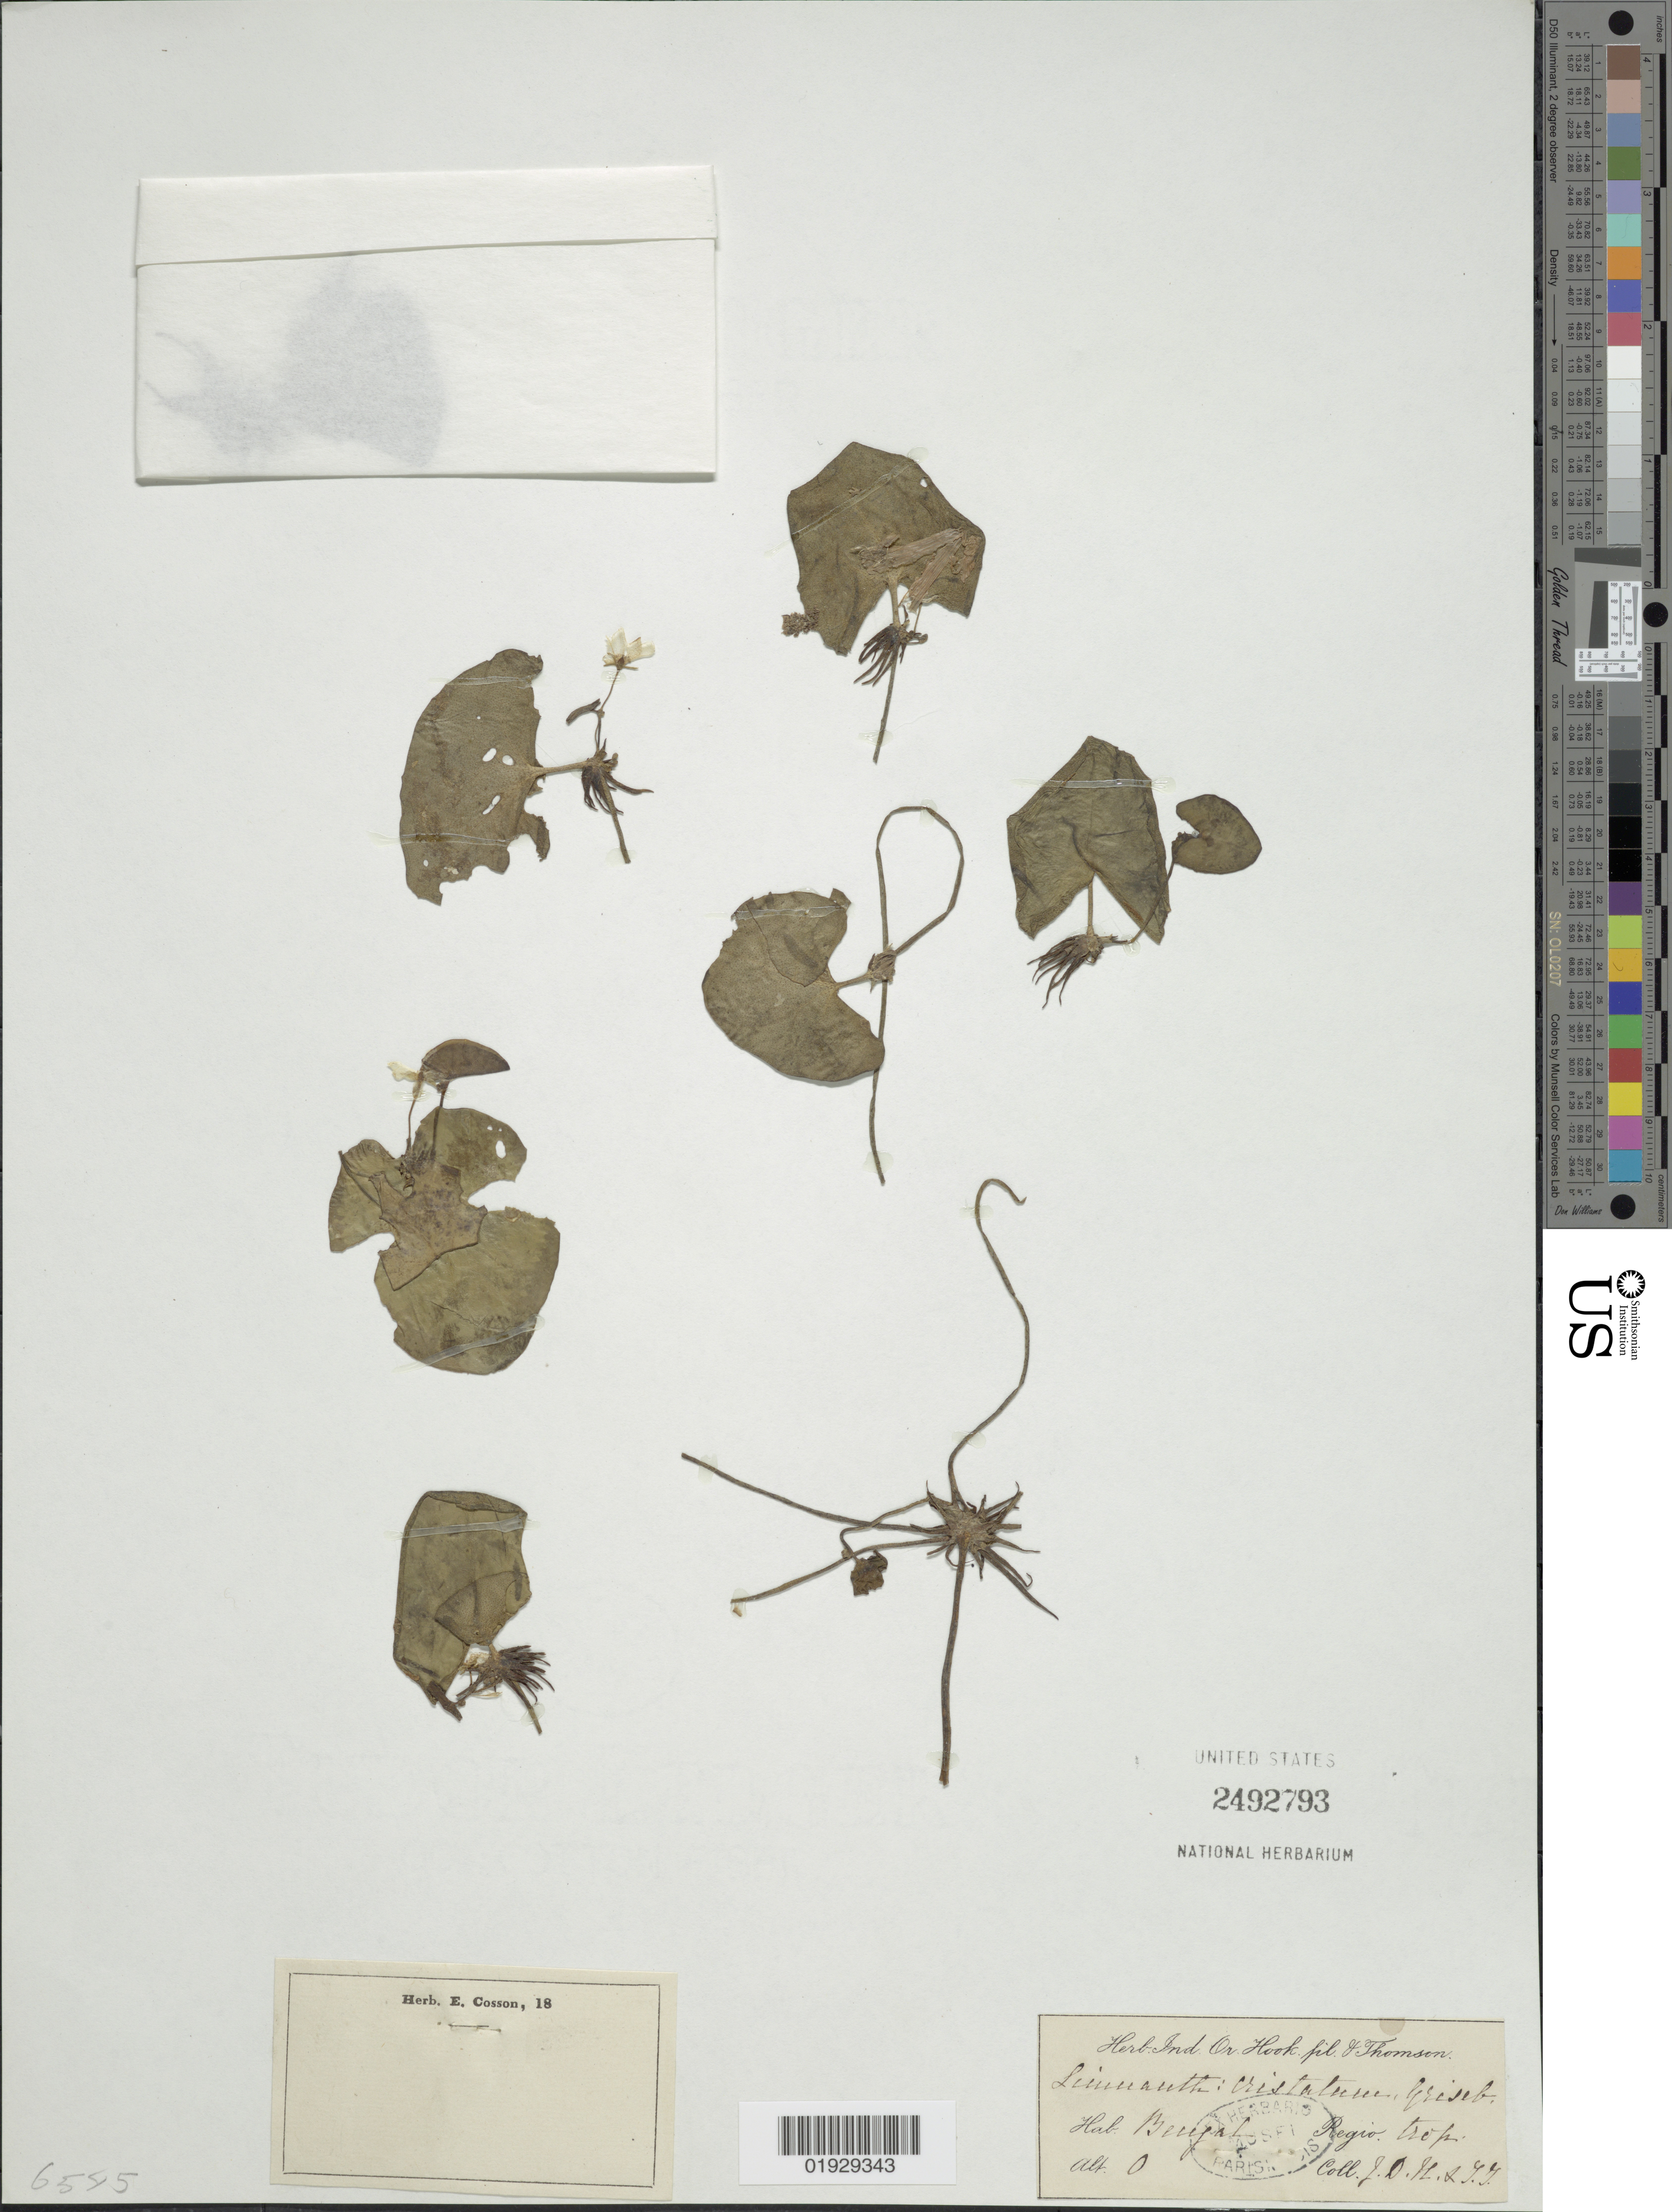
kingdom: Plantae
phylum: Tracheophyta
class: Magnoliopsida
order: Asterales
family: Menyanthaceae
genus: Nymphoides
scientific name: Nymphoides cristata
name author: (Roxb.) Kuntze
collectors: J. D. Hooker & T. Thomson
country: India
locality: Bengal. Regio trop.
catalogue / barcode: US 2492793